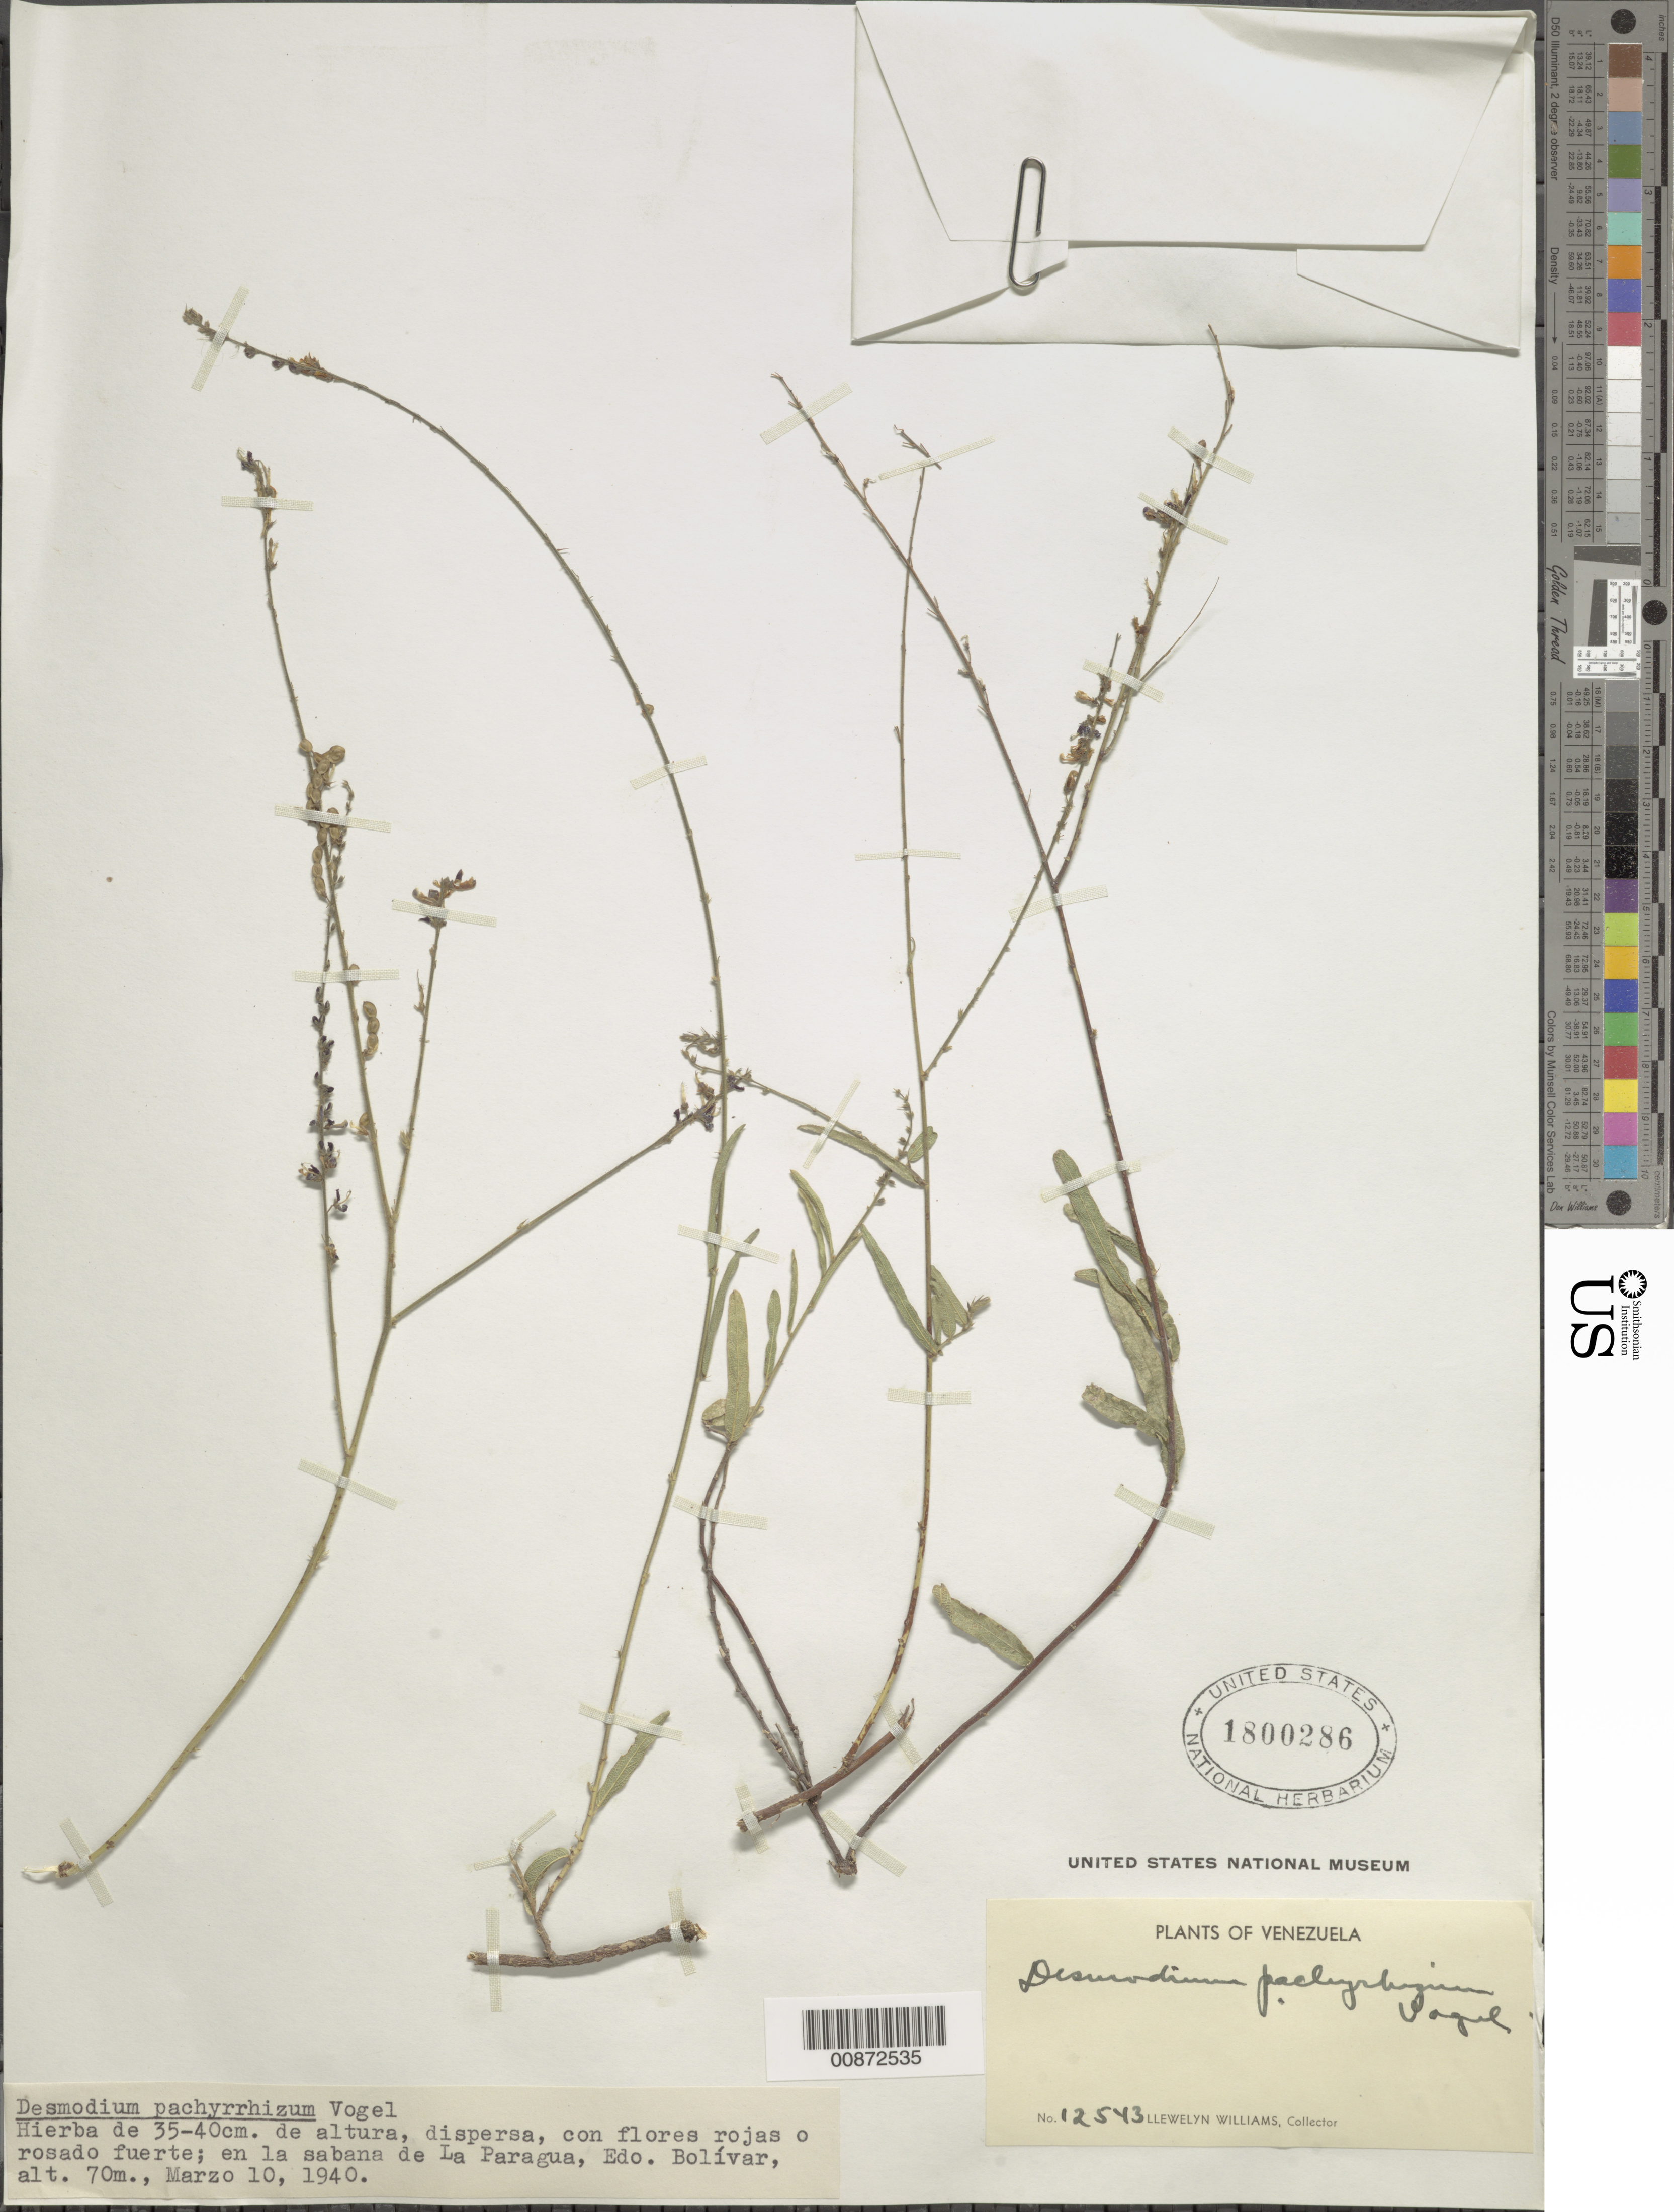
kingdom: Plantae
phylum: Tracheophyta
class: Magnoliopsida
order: Fabales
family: Fabaceae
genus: Desmodium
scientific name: Desmodium pachyrrhizum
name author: Vogel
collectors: Ll. Williams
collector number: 12543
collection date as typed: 10-Mar-40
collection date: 1940-03-10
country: Venezuela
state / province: Bolívar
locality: La Paragua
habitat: Sabana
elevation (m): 70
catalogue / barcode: US 1800286